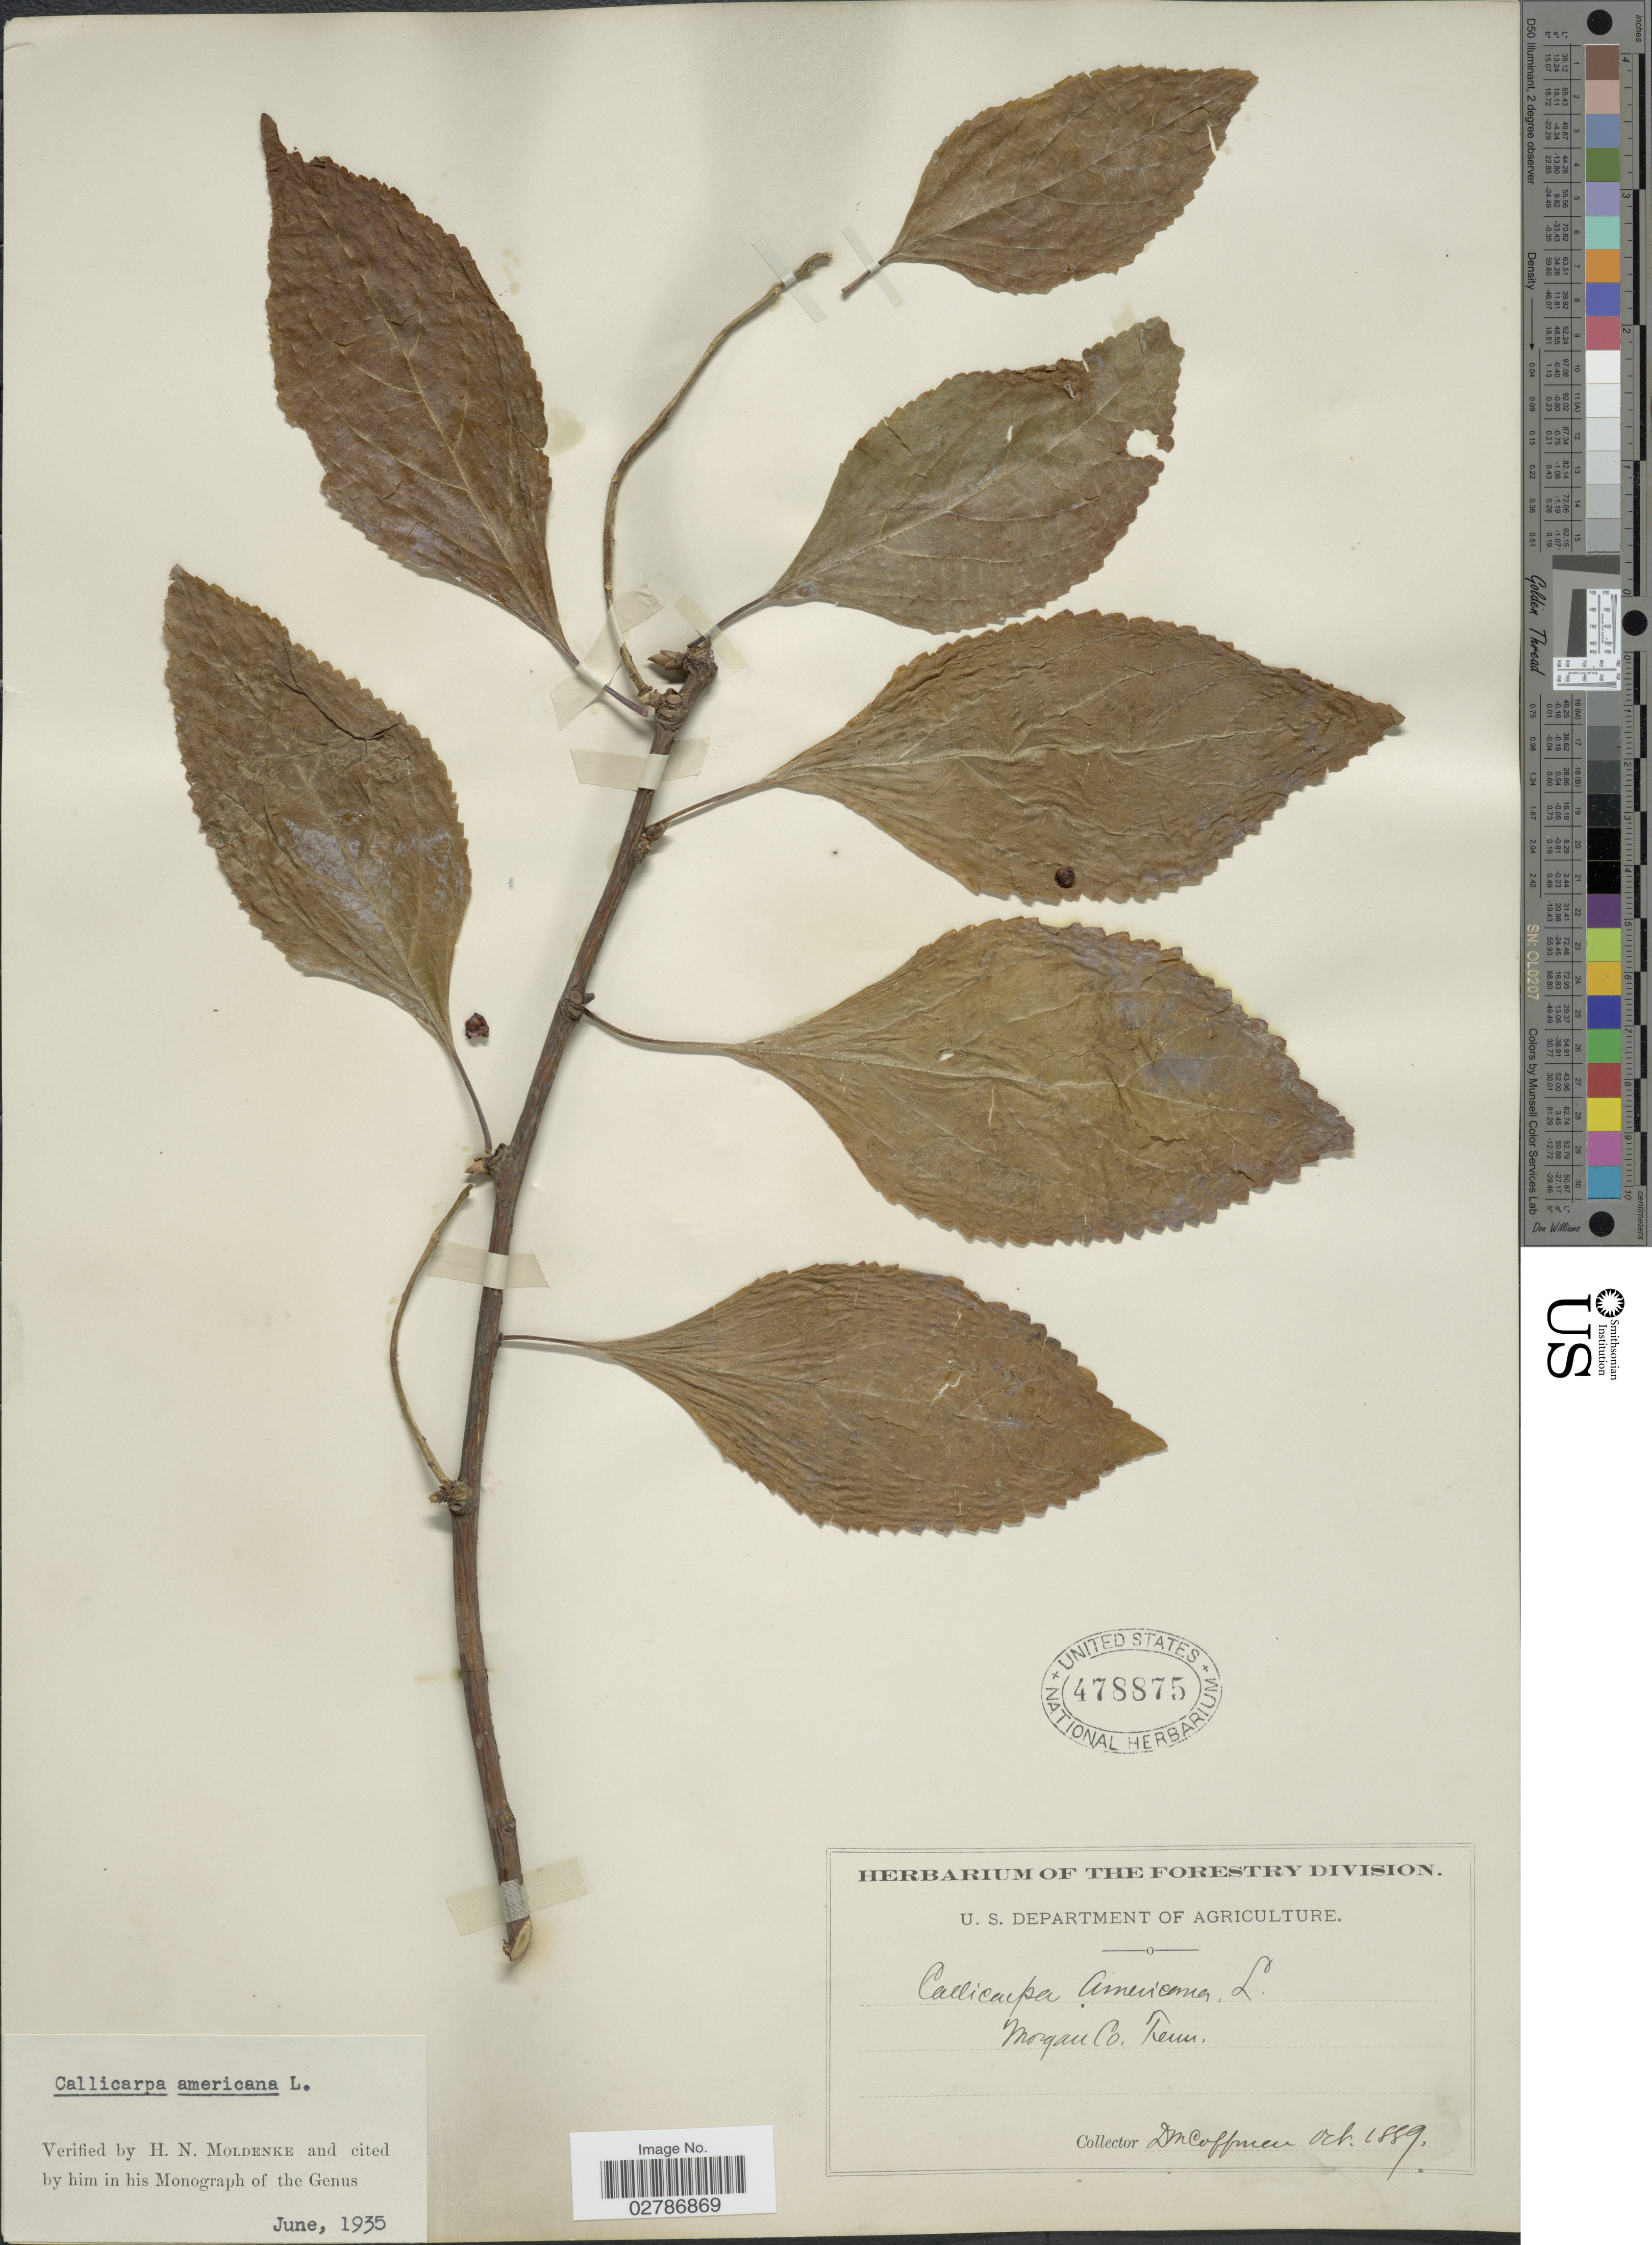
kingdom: Plantae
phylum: Tracheophyta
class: Magnoliopsida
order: Lamiales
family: Lamiaceae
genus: Callicarpa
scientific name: Callicarpa americana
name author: L.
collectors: D. M. Coffman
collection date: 1889-10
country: United States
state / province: Tennessee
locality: Morgan Co.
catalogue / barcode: US 478875